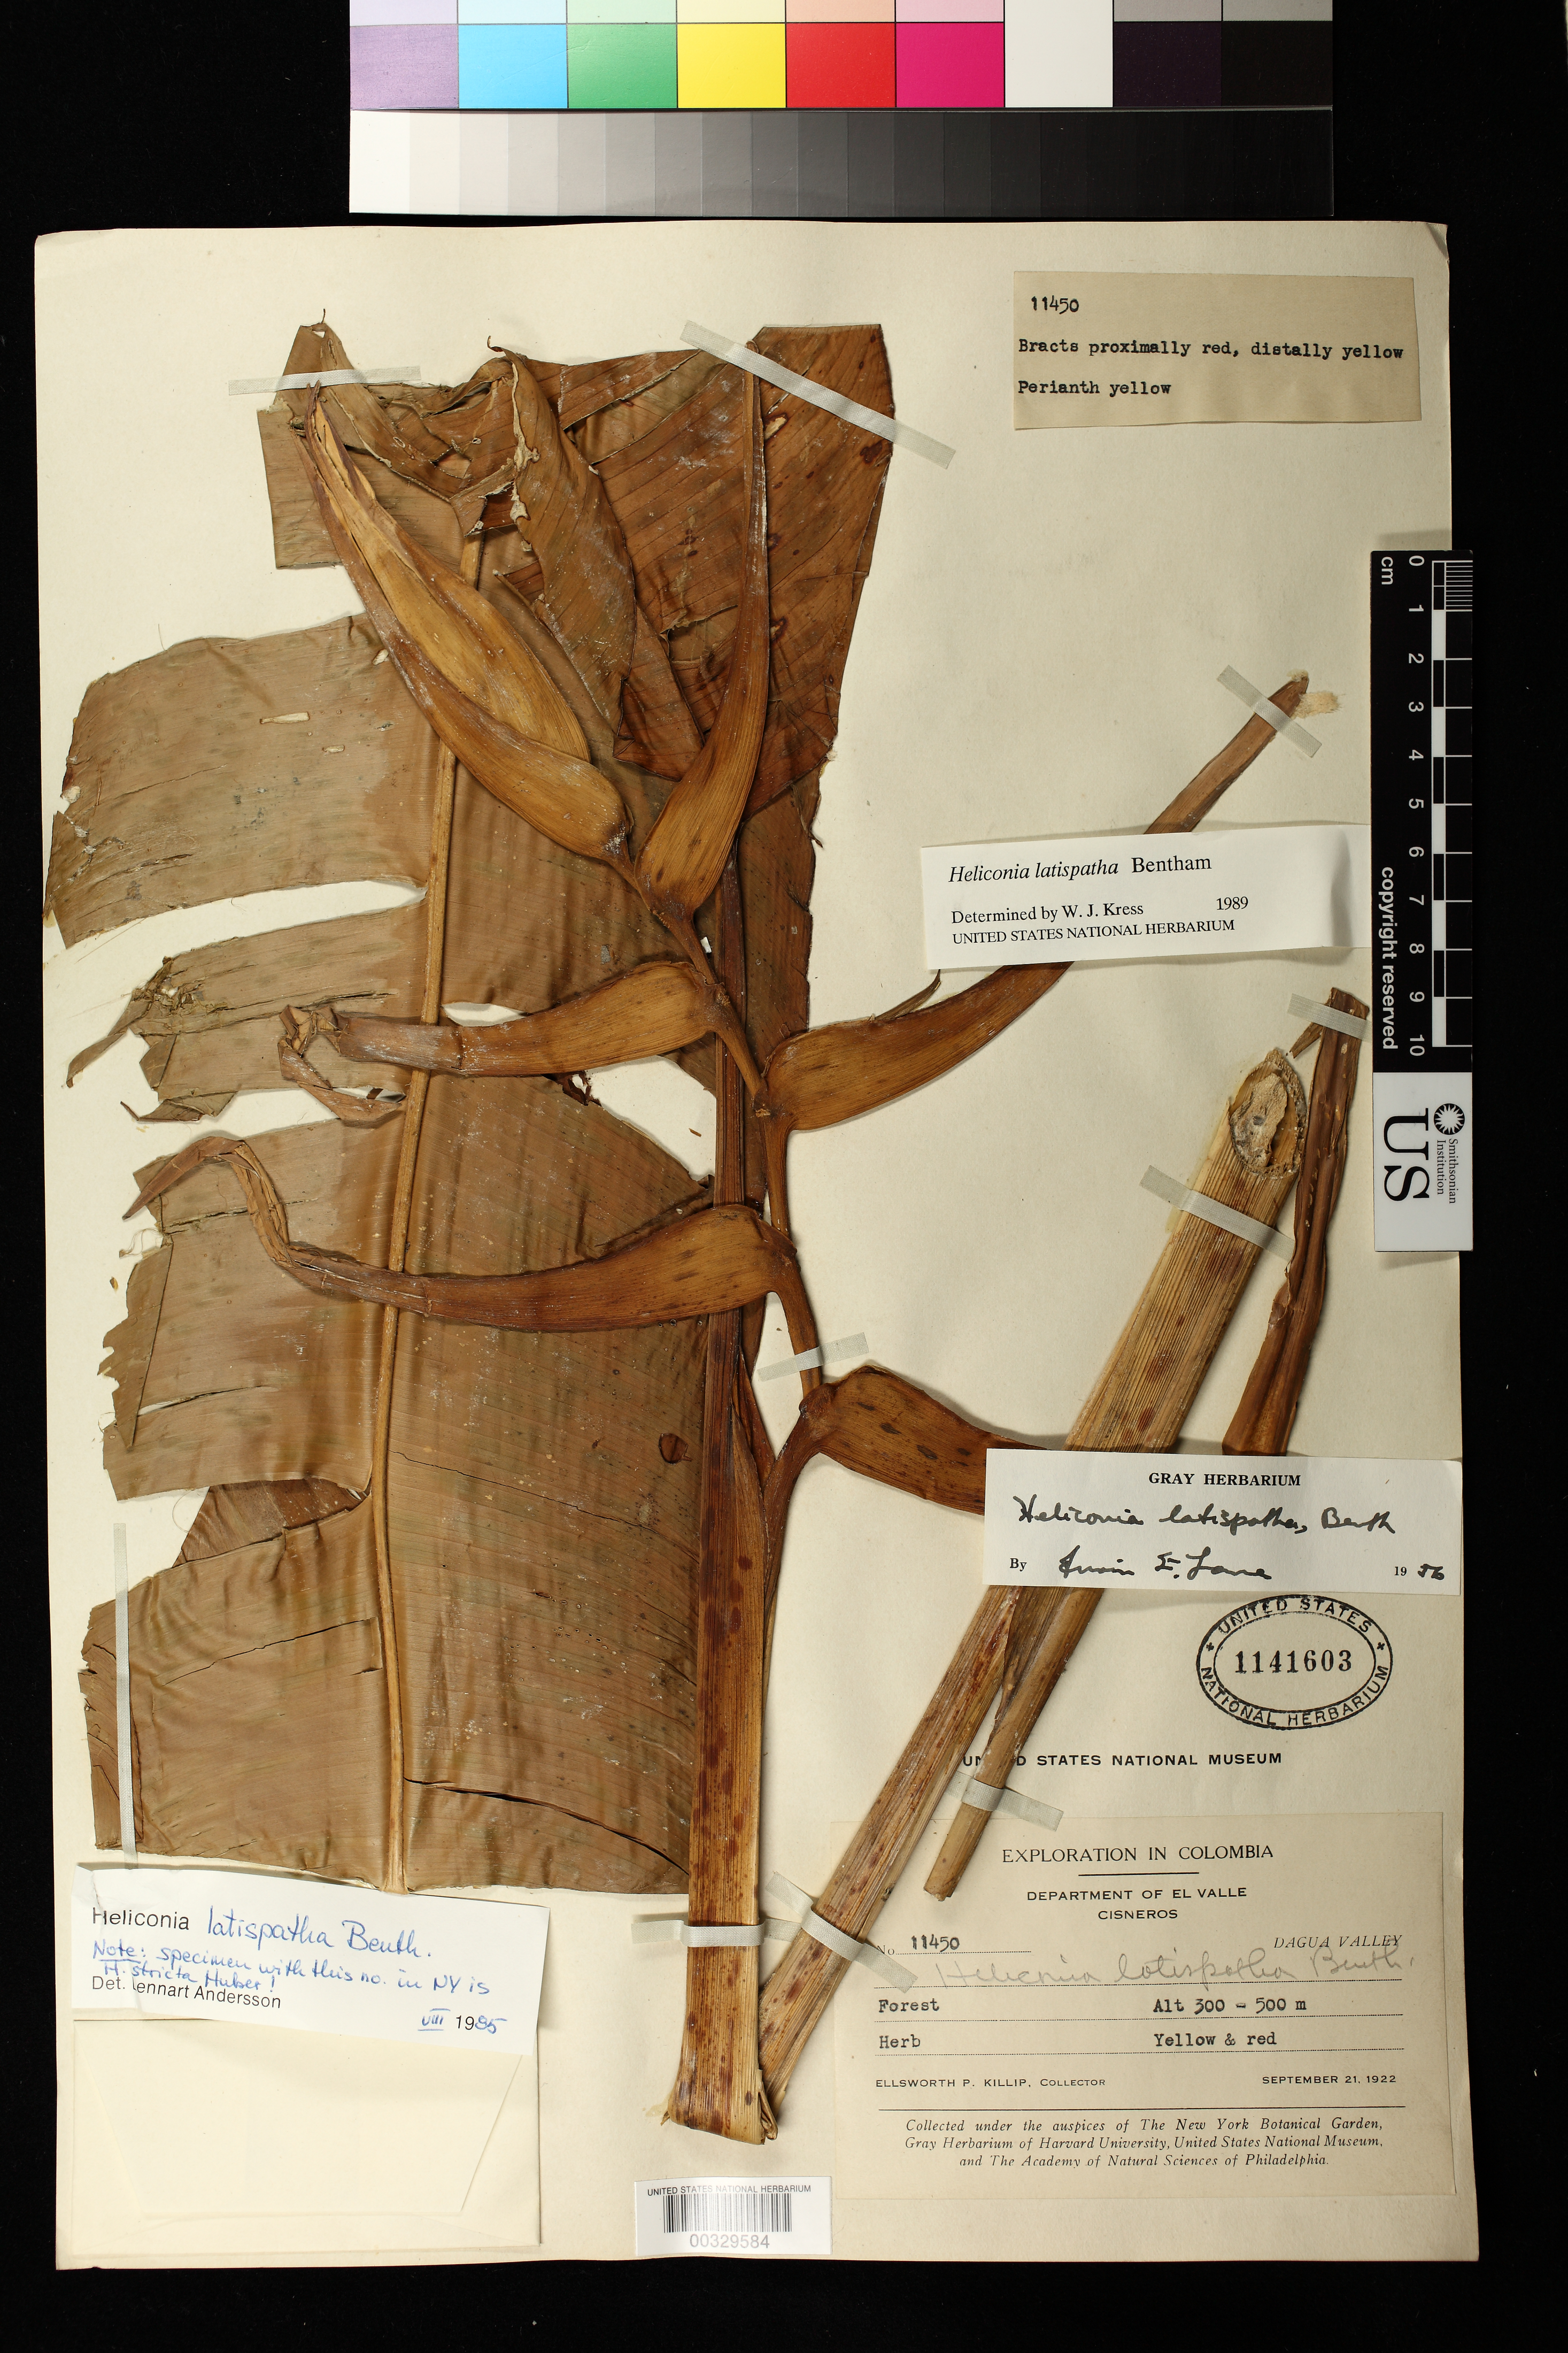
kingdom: Plantae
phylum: Tracheophyta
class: Liliopsida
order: Zingiberales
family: Heliconiaceae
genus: Heliconia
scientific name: Heliconia latispatha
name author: Benth.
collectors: E. P. Killip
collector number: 11450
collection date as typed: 21 Sep 1922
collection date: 1922-09-21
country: Colombia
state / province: Valle del Cauca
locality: Cisneros, Dagua Valley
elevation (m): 300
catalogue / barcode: US 1141603